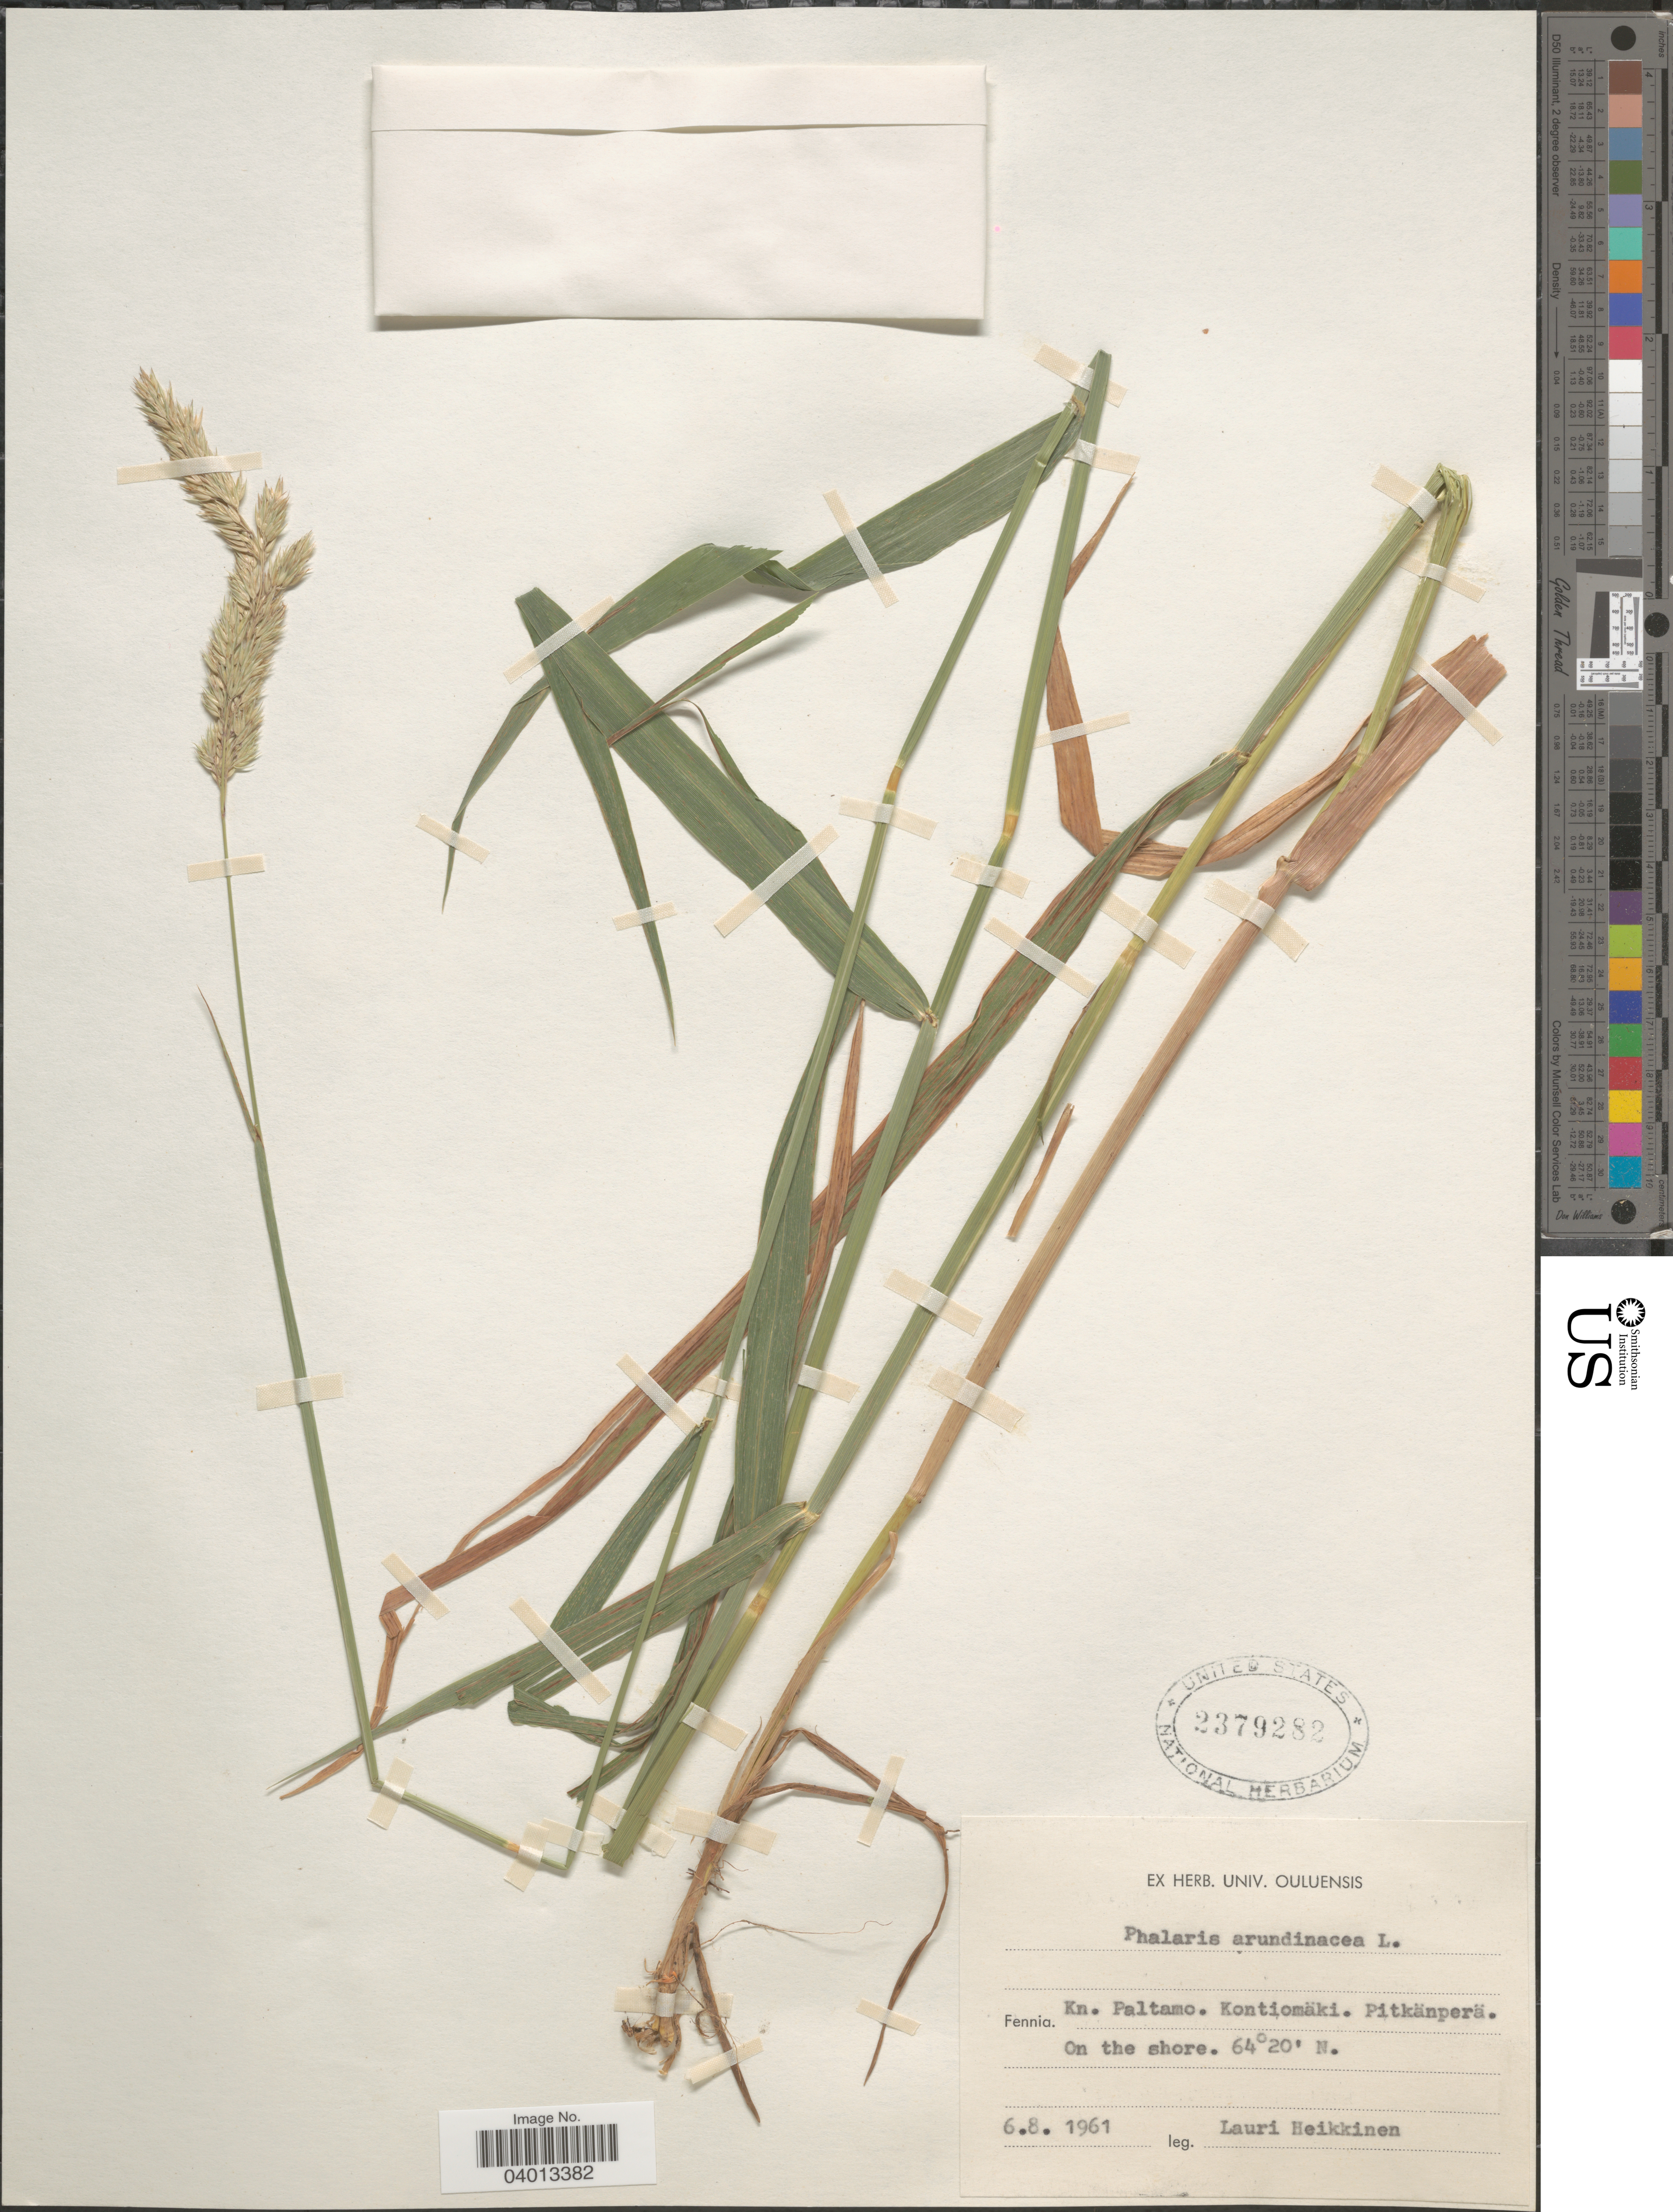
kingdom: Plantae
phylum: Tracheophyta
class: Liliopsida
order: Poales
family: Poaceae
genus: Phalaris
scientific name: Phalaris arundinacea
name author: L.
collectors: L. Heikkinen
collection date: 1961-08-06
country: Finland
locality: Fennia. Kn. Paltamo. Kontiomäki. Pitkänperä.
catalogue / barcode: US 2379282